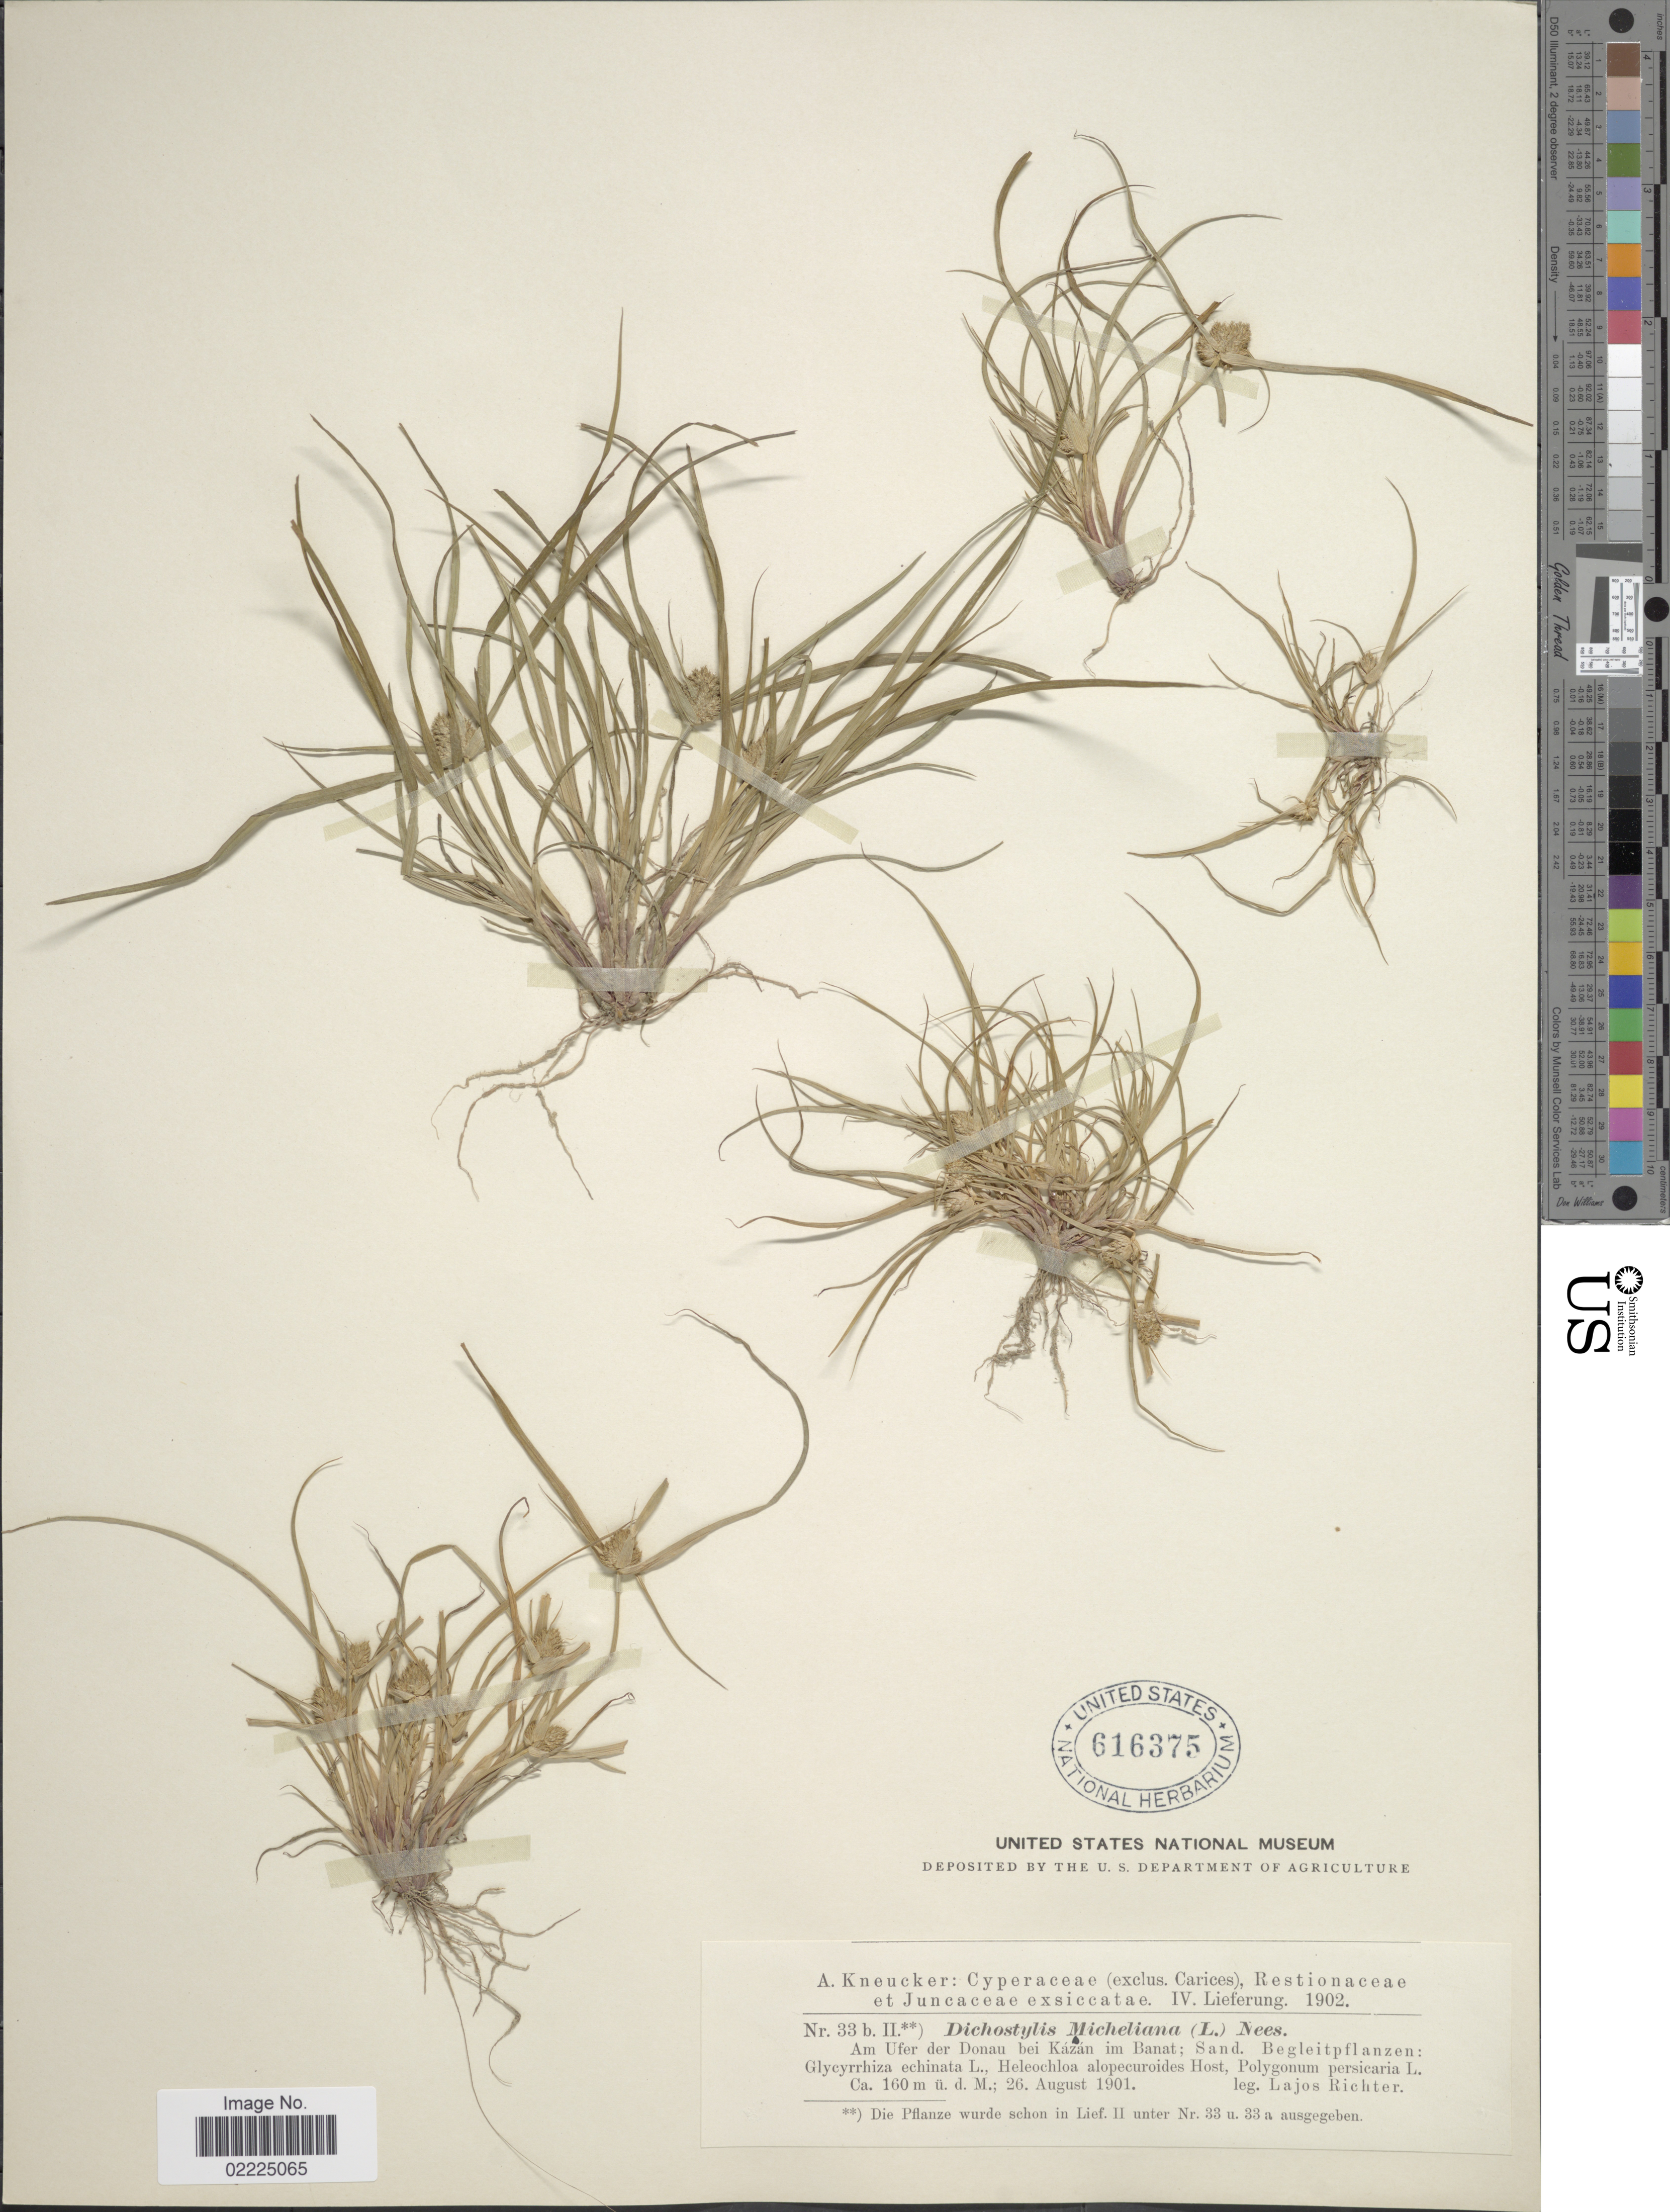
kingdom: Plantae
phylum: Tracheophyta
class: Liliopsida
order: Poales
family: Cyperaceae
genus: Cyperus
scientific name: Cyperus michelianus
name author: (L.) Delile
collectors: R. Lajos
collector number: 33 b. II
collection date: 1901-08-26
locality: Am Ufer der Donau bei Kázán im Banat; Sand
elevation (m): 160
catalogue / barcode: US 616375